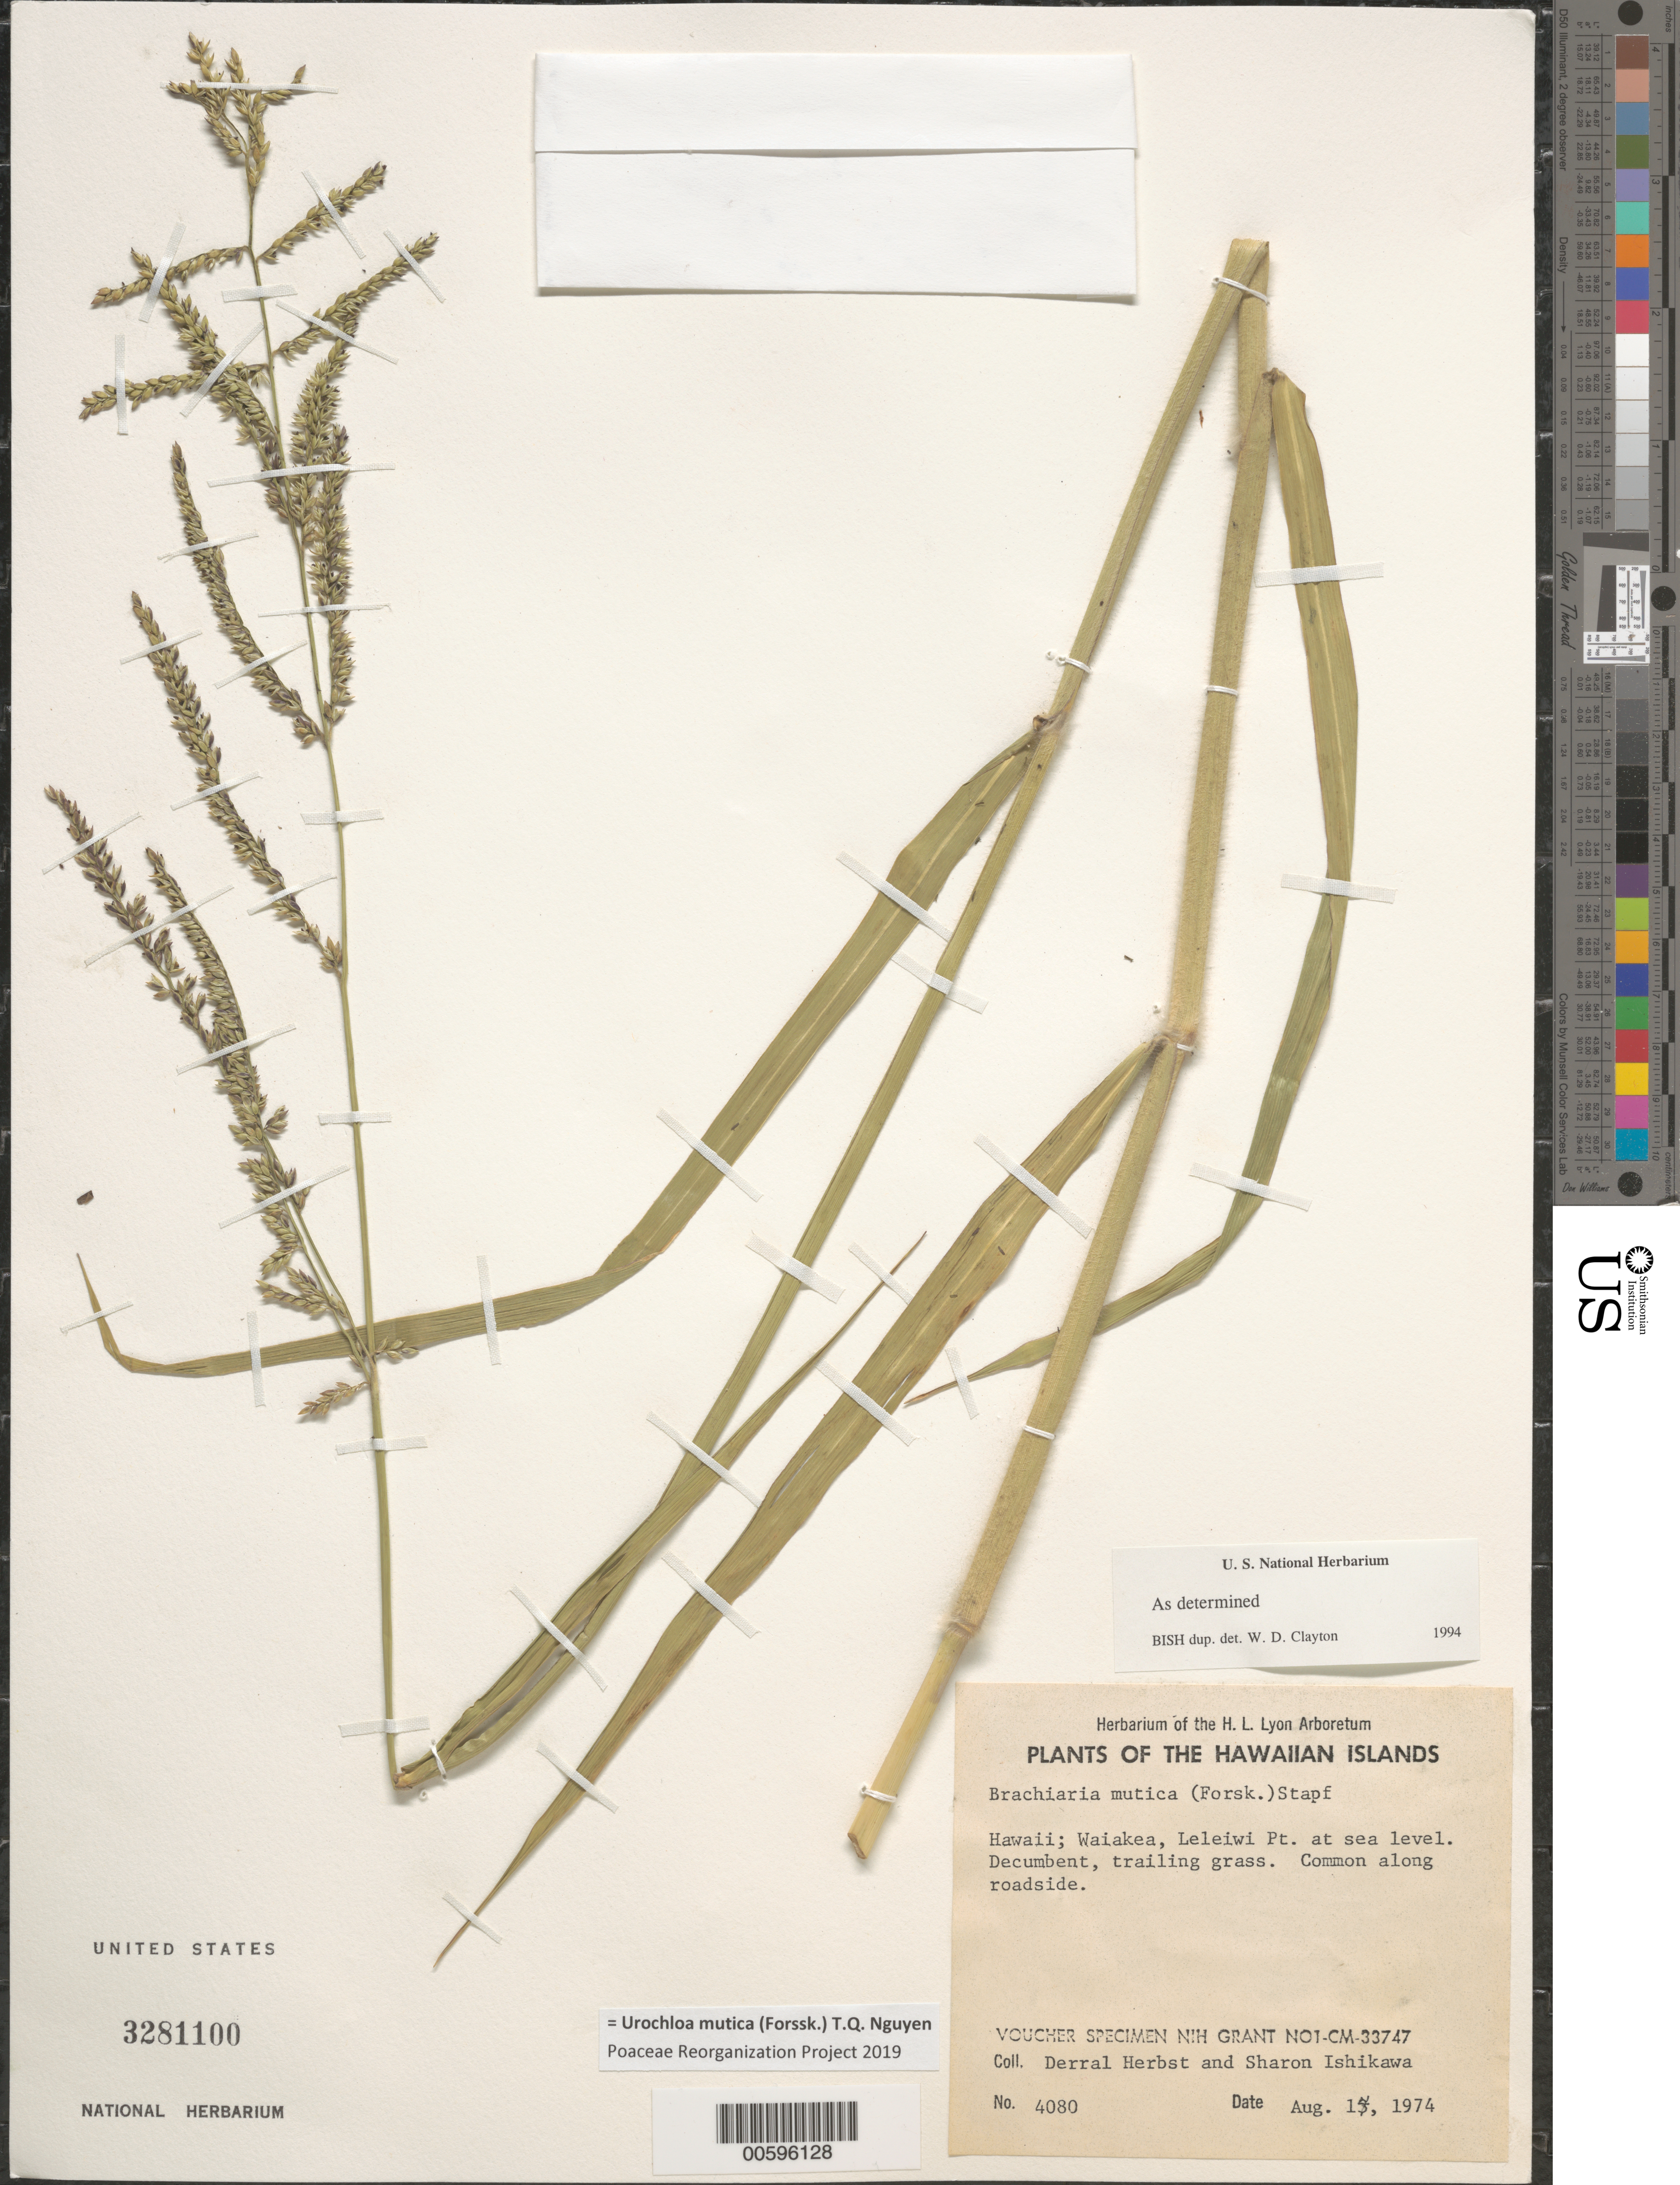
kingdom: Plantae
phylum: Tracheophyta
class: Liliopsida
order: Poales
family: Poaceae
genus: Urochloa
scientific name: Urochloa mutica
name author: (Forssk.) T.Q. Nguyen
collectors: D. R. Herbst & S. Ishikawa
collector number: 4080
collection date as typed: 14 Aug 1974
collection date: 1974-08-14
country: United States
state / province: Hawaii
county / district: Hawaii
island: Hawaii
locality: Waiakea, Leleiwi Pt.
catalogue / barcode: US 3281100